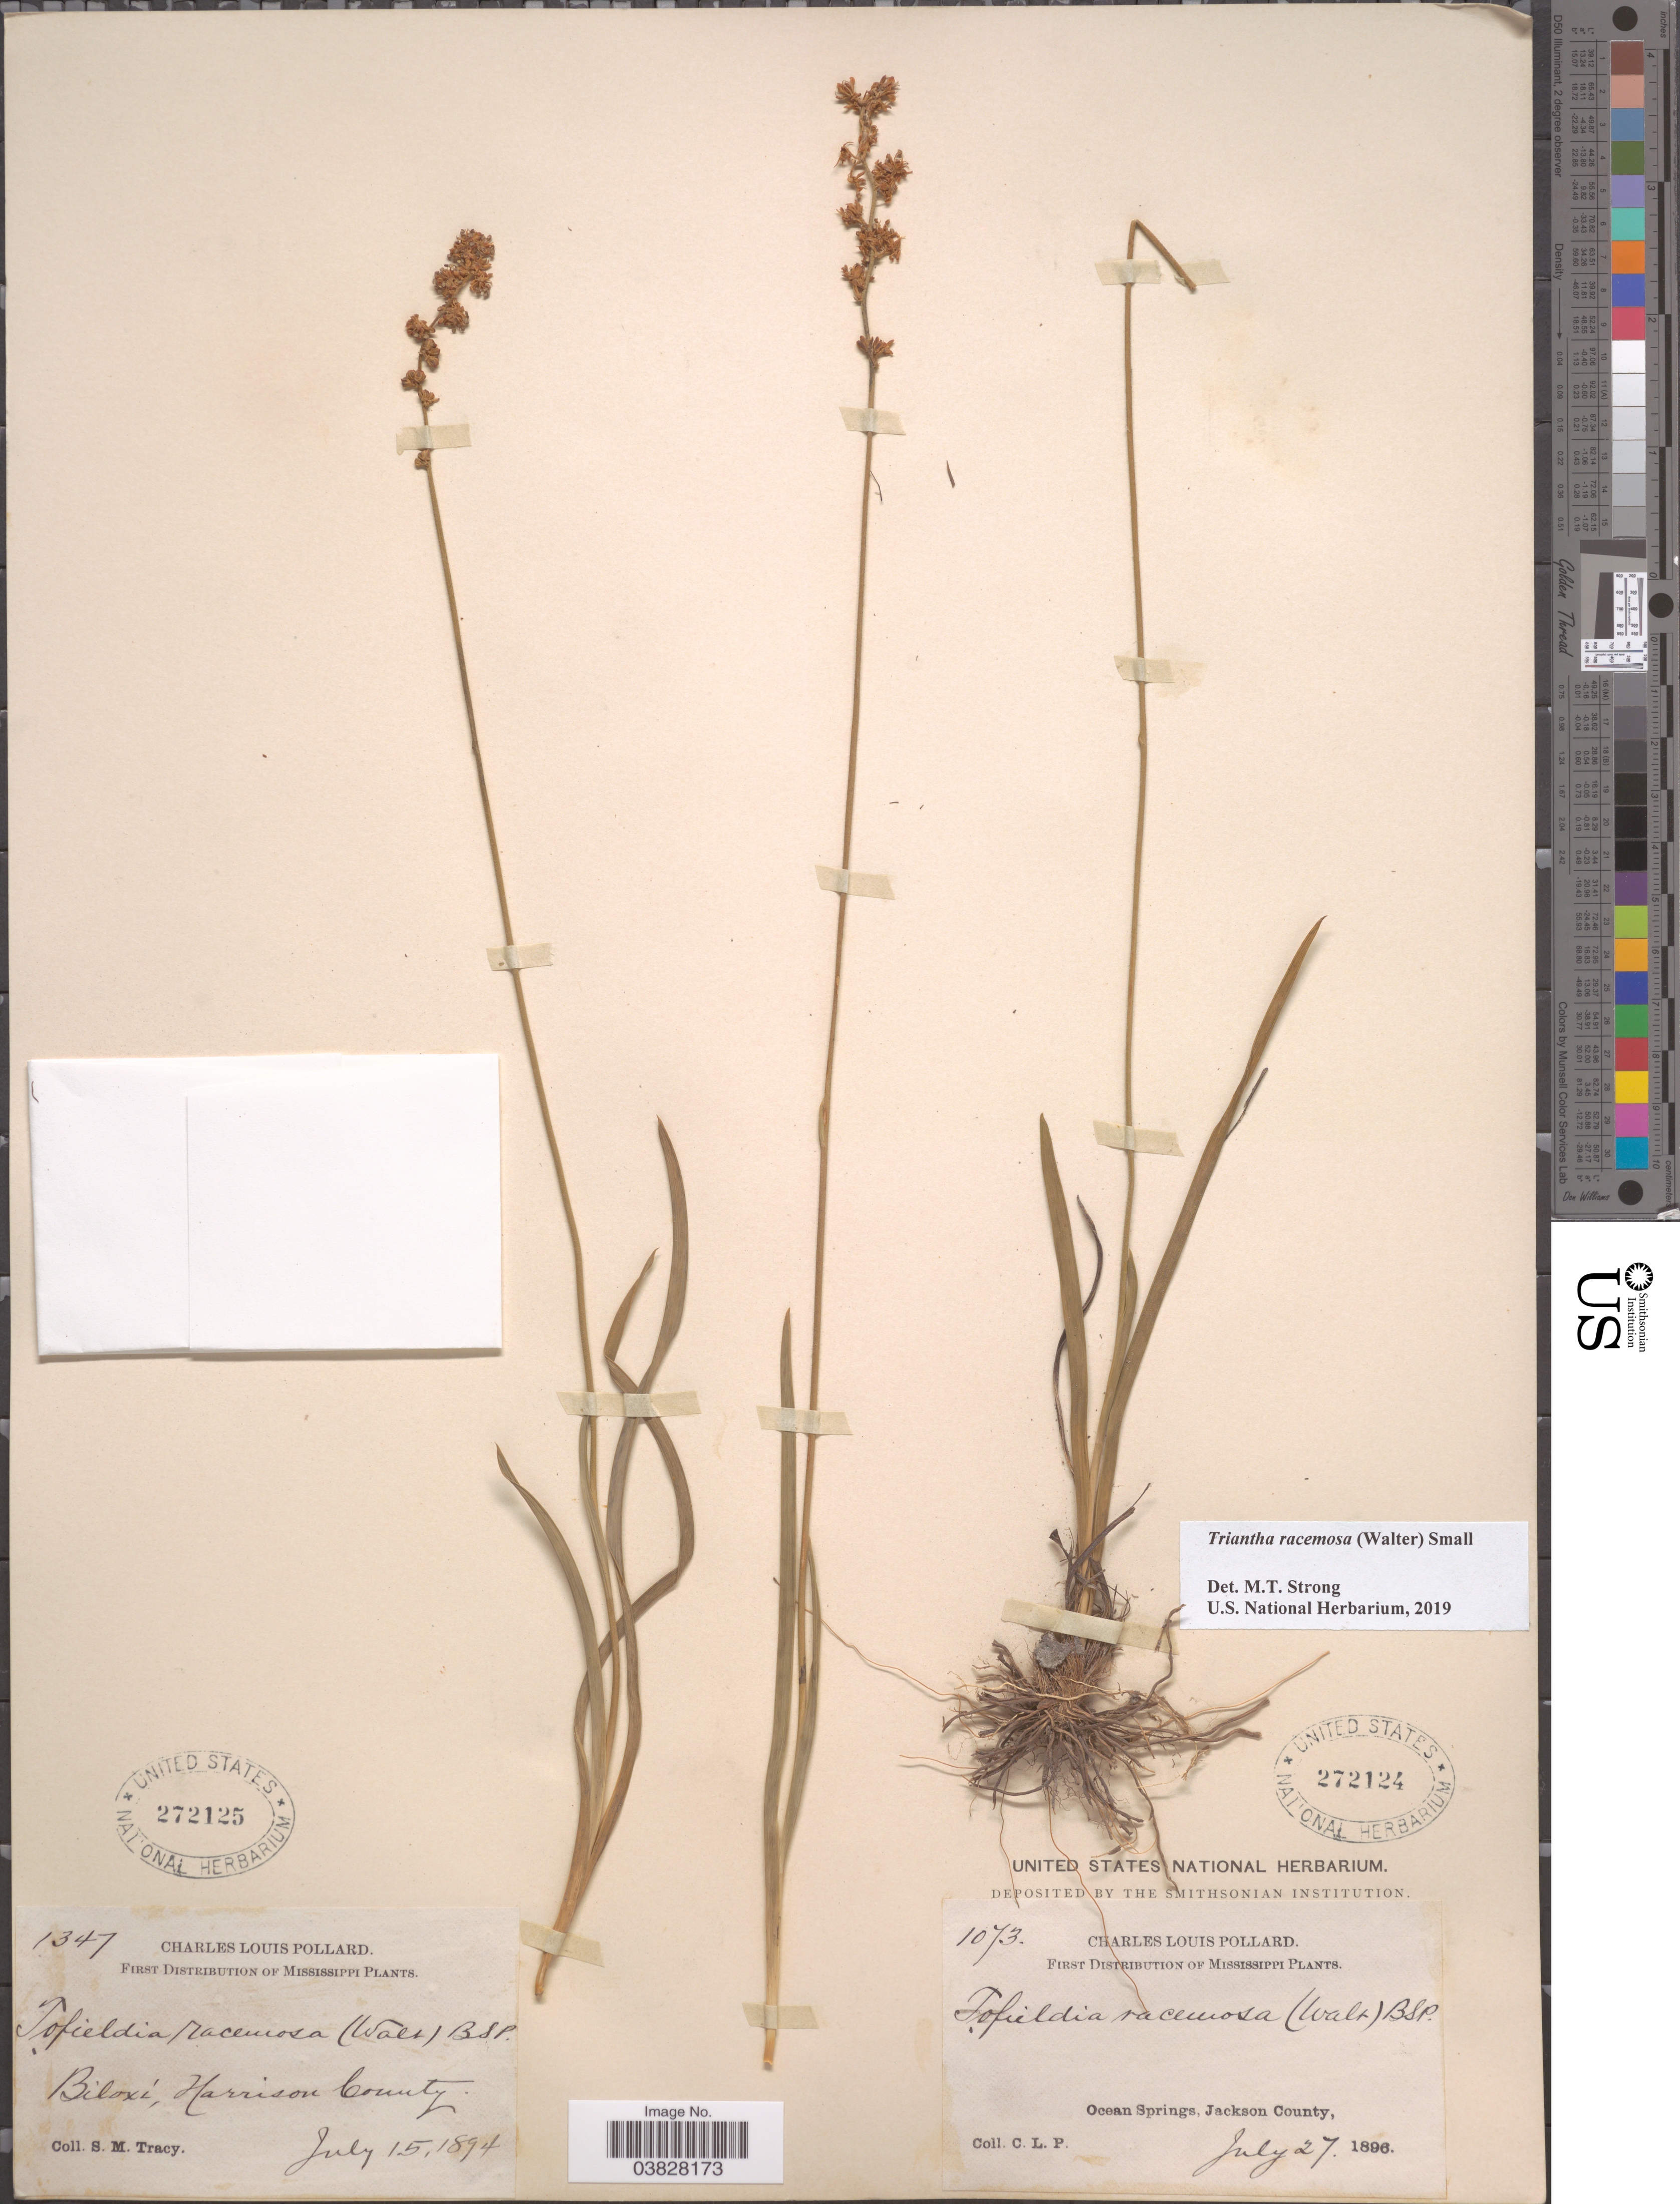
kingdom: Plantae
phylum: Tracheophyta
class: Liliopsida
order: Alismatales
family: Tofieldiaceae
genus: Triantha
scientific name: Triantha racemosa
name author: (Walter) Small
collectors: C. L. Pollard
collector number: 1073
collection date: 1896-07-27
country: United States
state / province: Mississippi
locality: Ocean Springs, Jackson County.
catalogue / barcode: US 272124-2